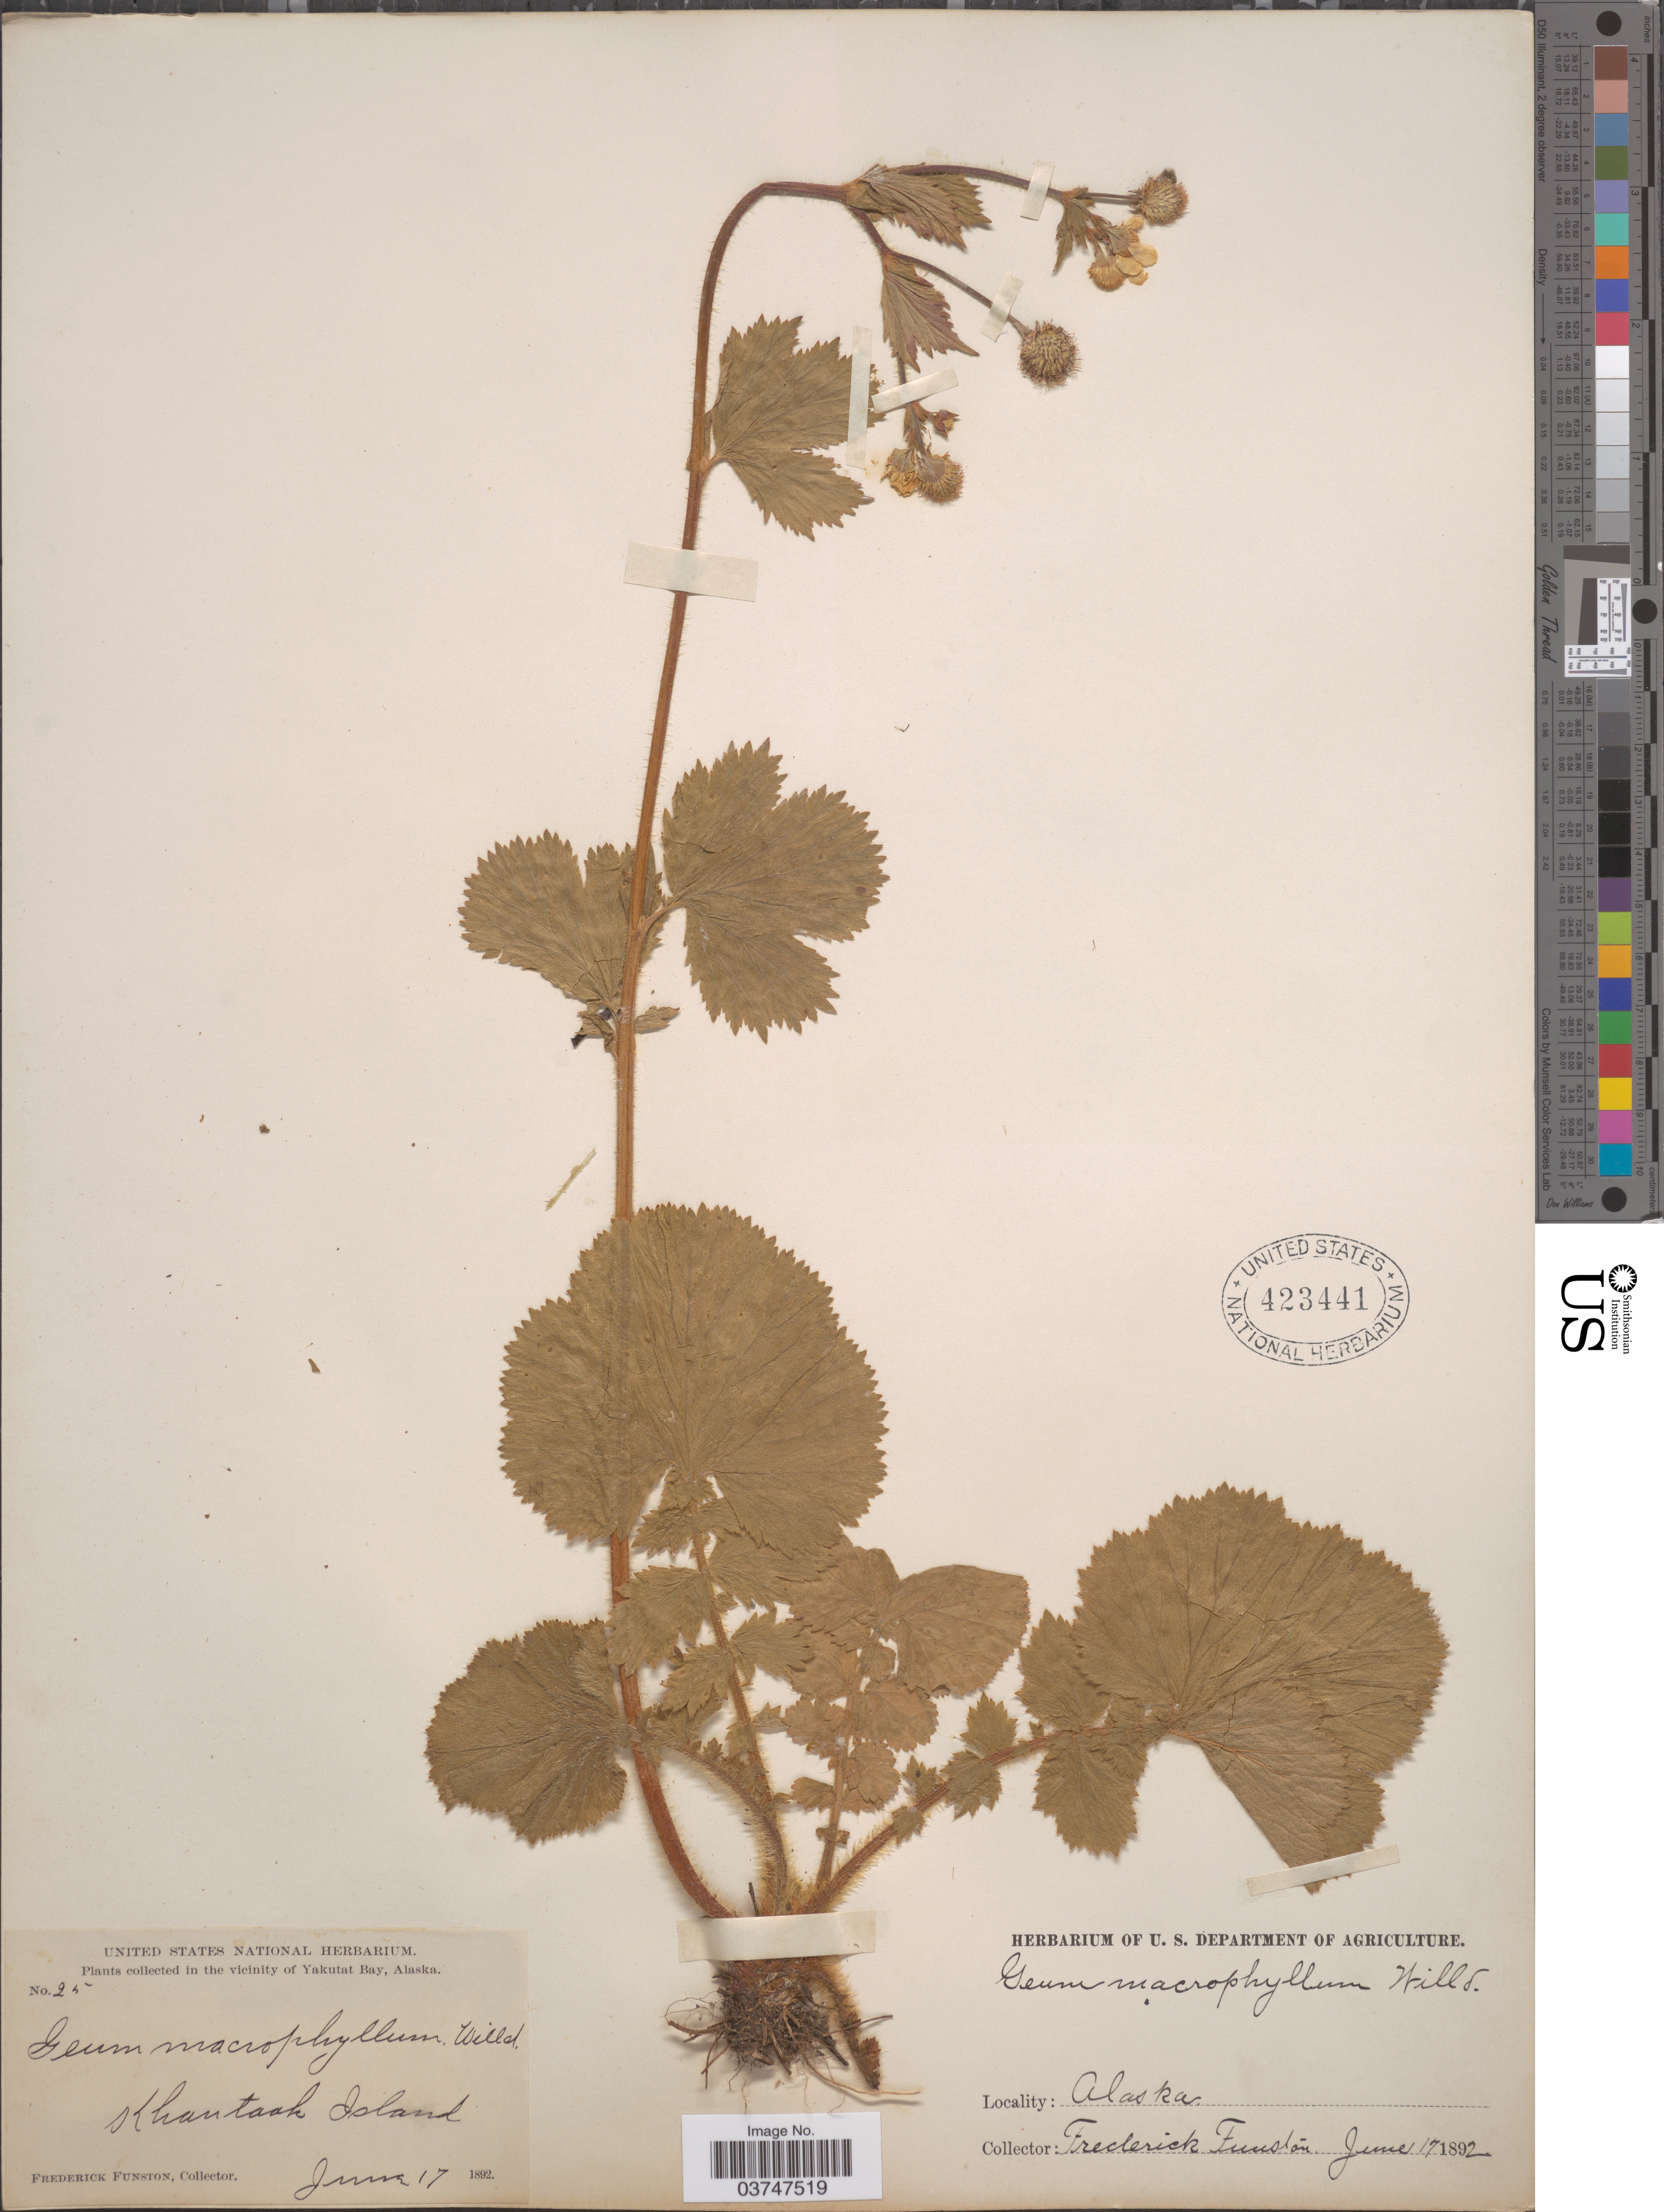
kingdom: Plantae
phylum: Tracheophyta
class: Magnoliopsida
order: Rosales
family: Rosaceae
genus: Geum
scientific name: Geum macrophyllum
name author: Willd.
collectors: F. Funston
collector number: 25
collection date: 1892-06-17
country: United States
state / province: Alaska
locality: In the vicinity of Yakutat Bay. Khantaak Island.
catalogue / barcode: US 423441